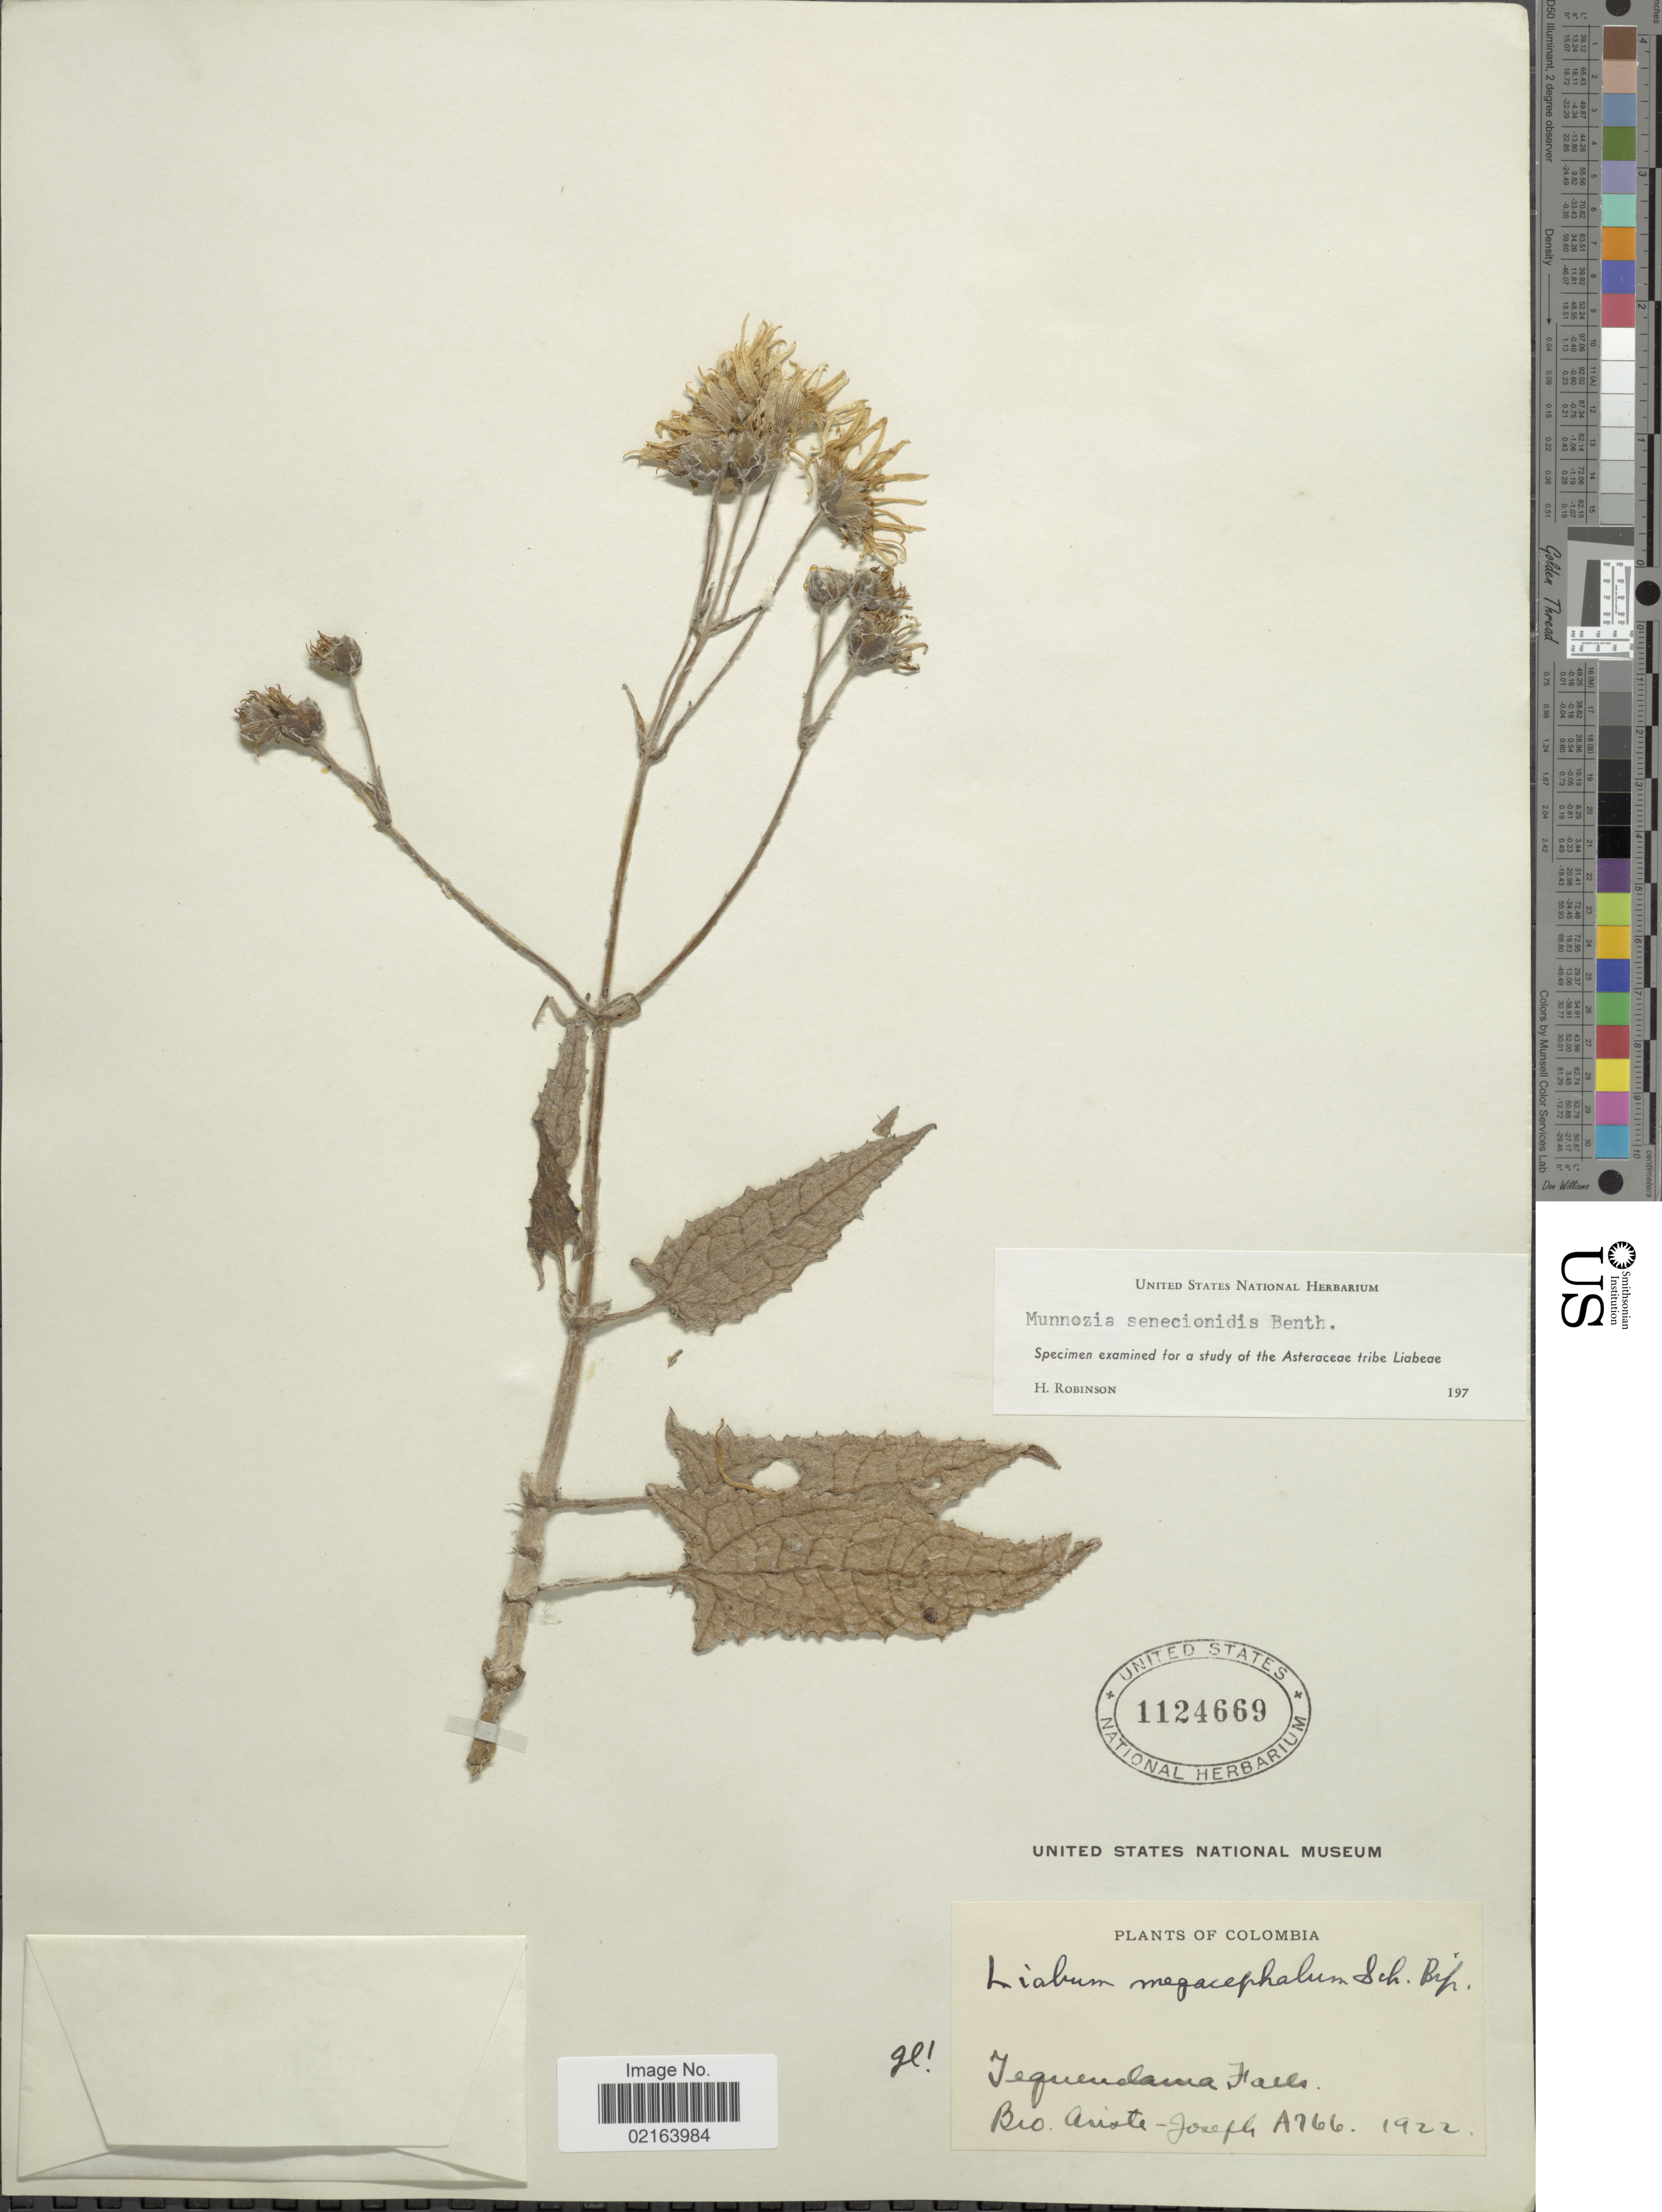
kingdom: Plantae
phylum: Tracheophyta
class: Magnoliopsida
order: Asterales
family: Asteraceae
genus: Munnozia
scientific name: Munnozia senecionidis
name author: Benth.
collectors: Bro. Ariste-Joseph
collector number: A766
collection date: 1922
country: Colombia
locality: Tequendama Falls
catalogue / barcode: US 1124669